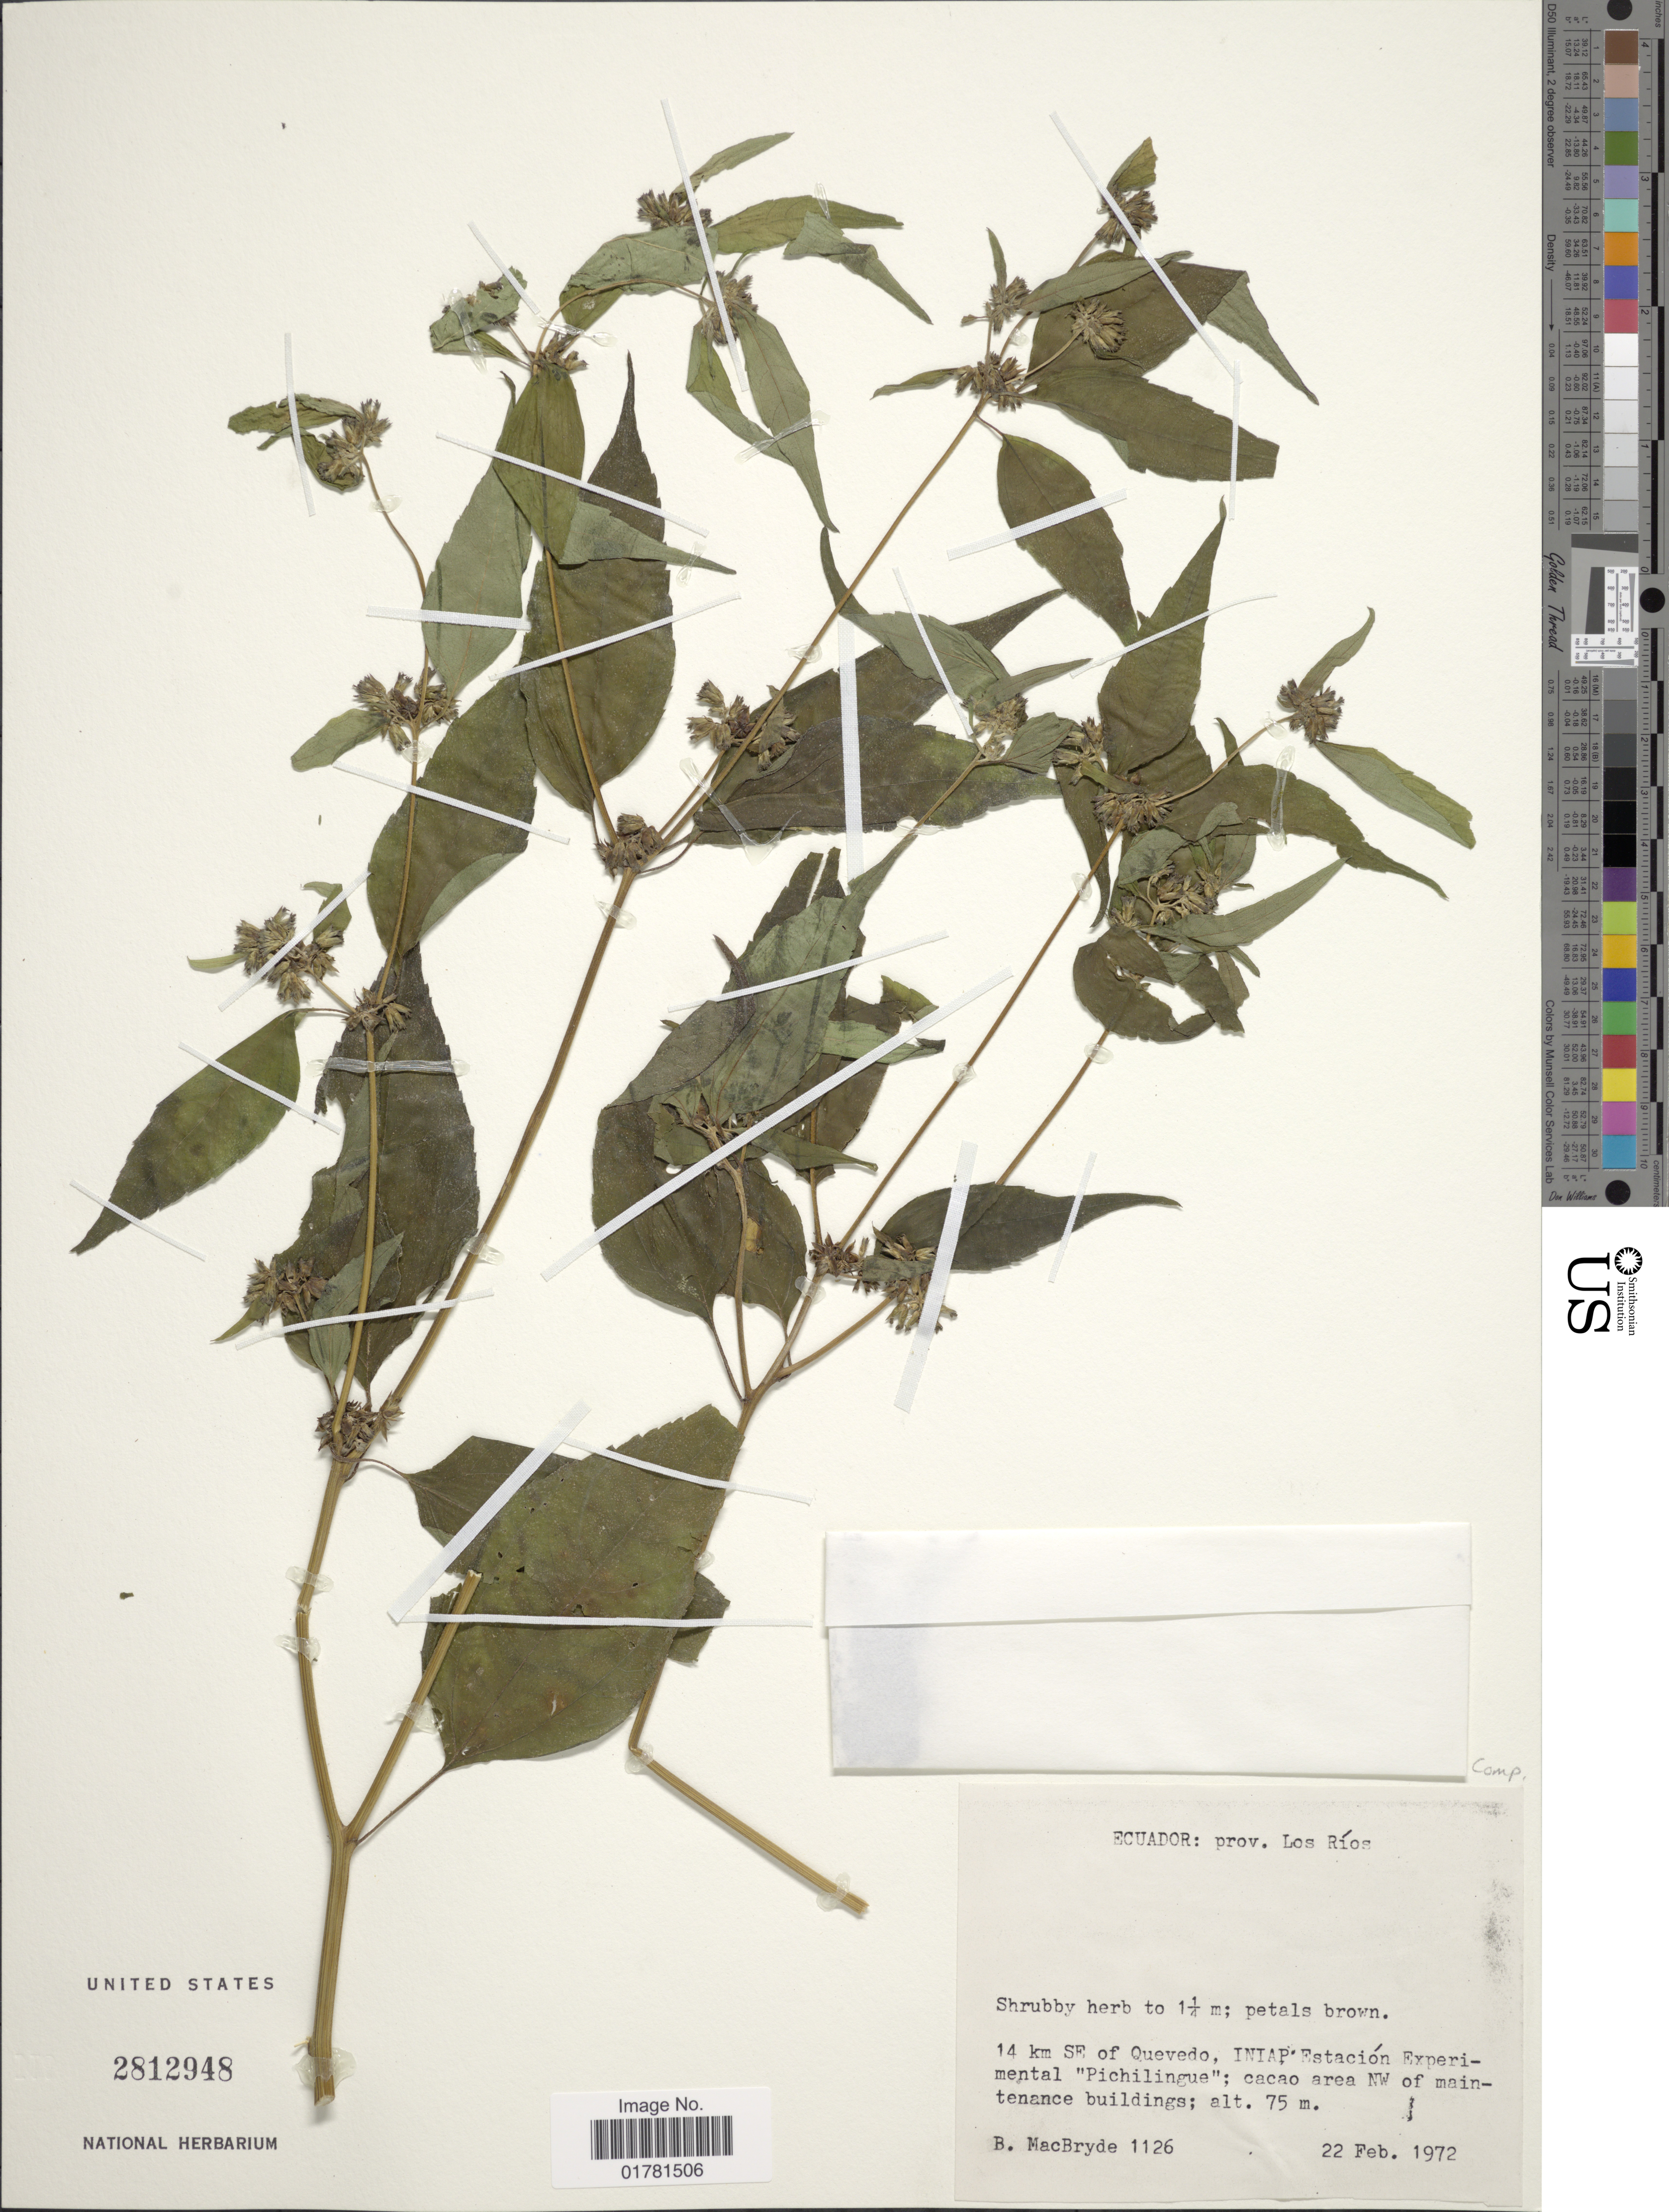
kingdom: Plantae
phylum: Tracheophyta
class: Magnoliopsida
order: Asterales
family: Asteraceae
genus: Garcilassa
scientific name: Garcilassa rivularis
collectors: B. MacBryde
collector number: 1126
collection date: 1972-02-22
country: Ecuador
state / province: Los Ríos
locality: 14 km SE of Quevedo, INIAP Estación Experimental 'Pichilinque'; cacao area NW of maintenance buildings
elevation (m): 75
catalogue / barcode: US 2812948